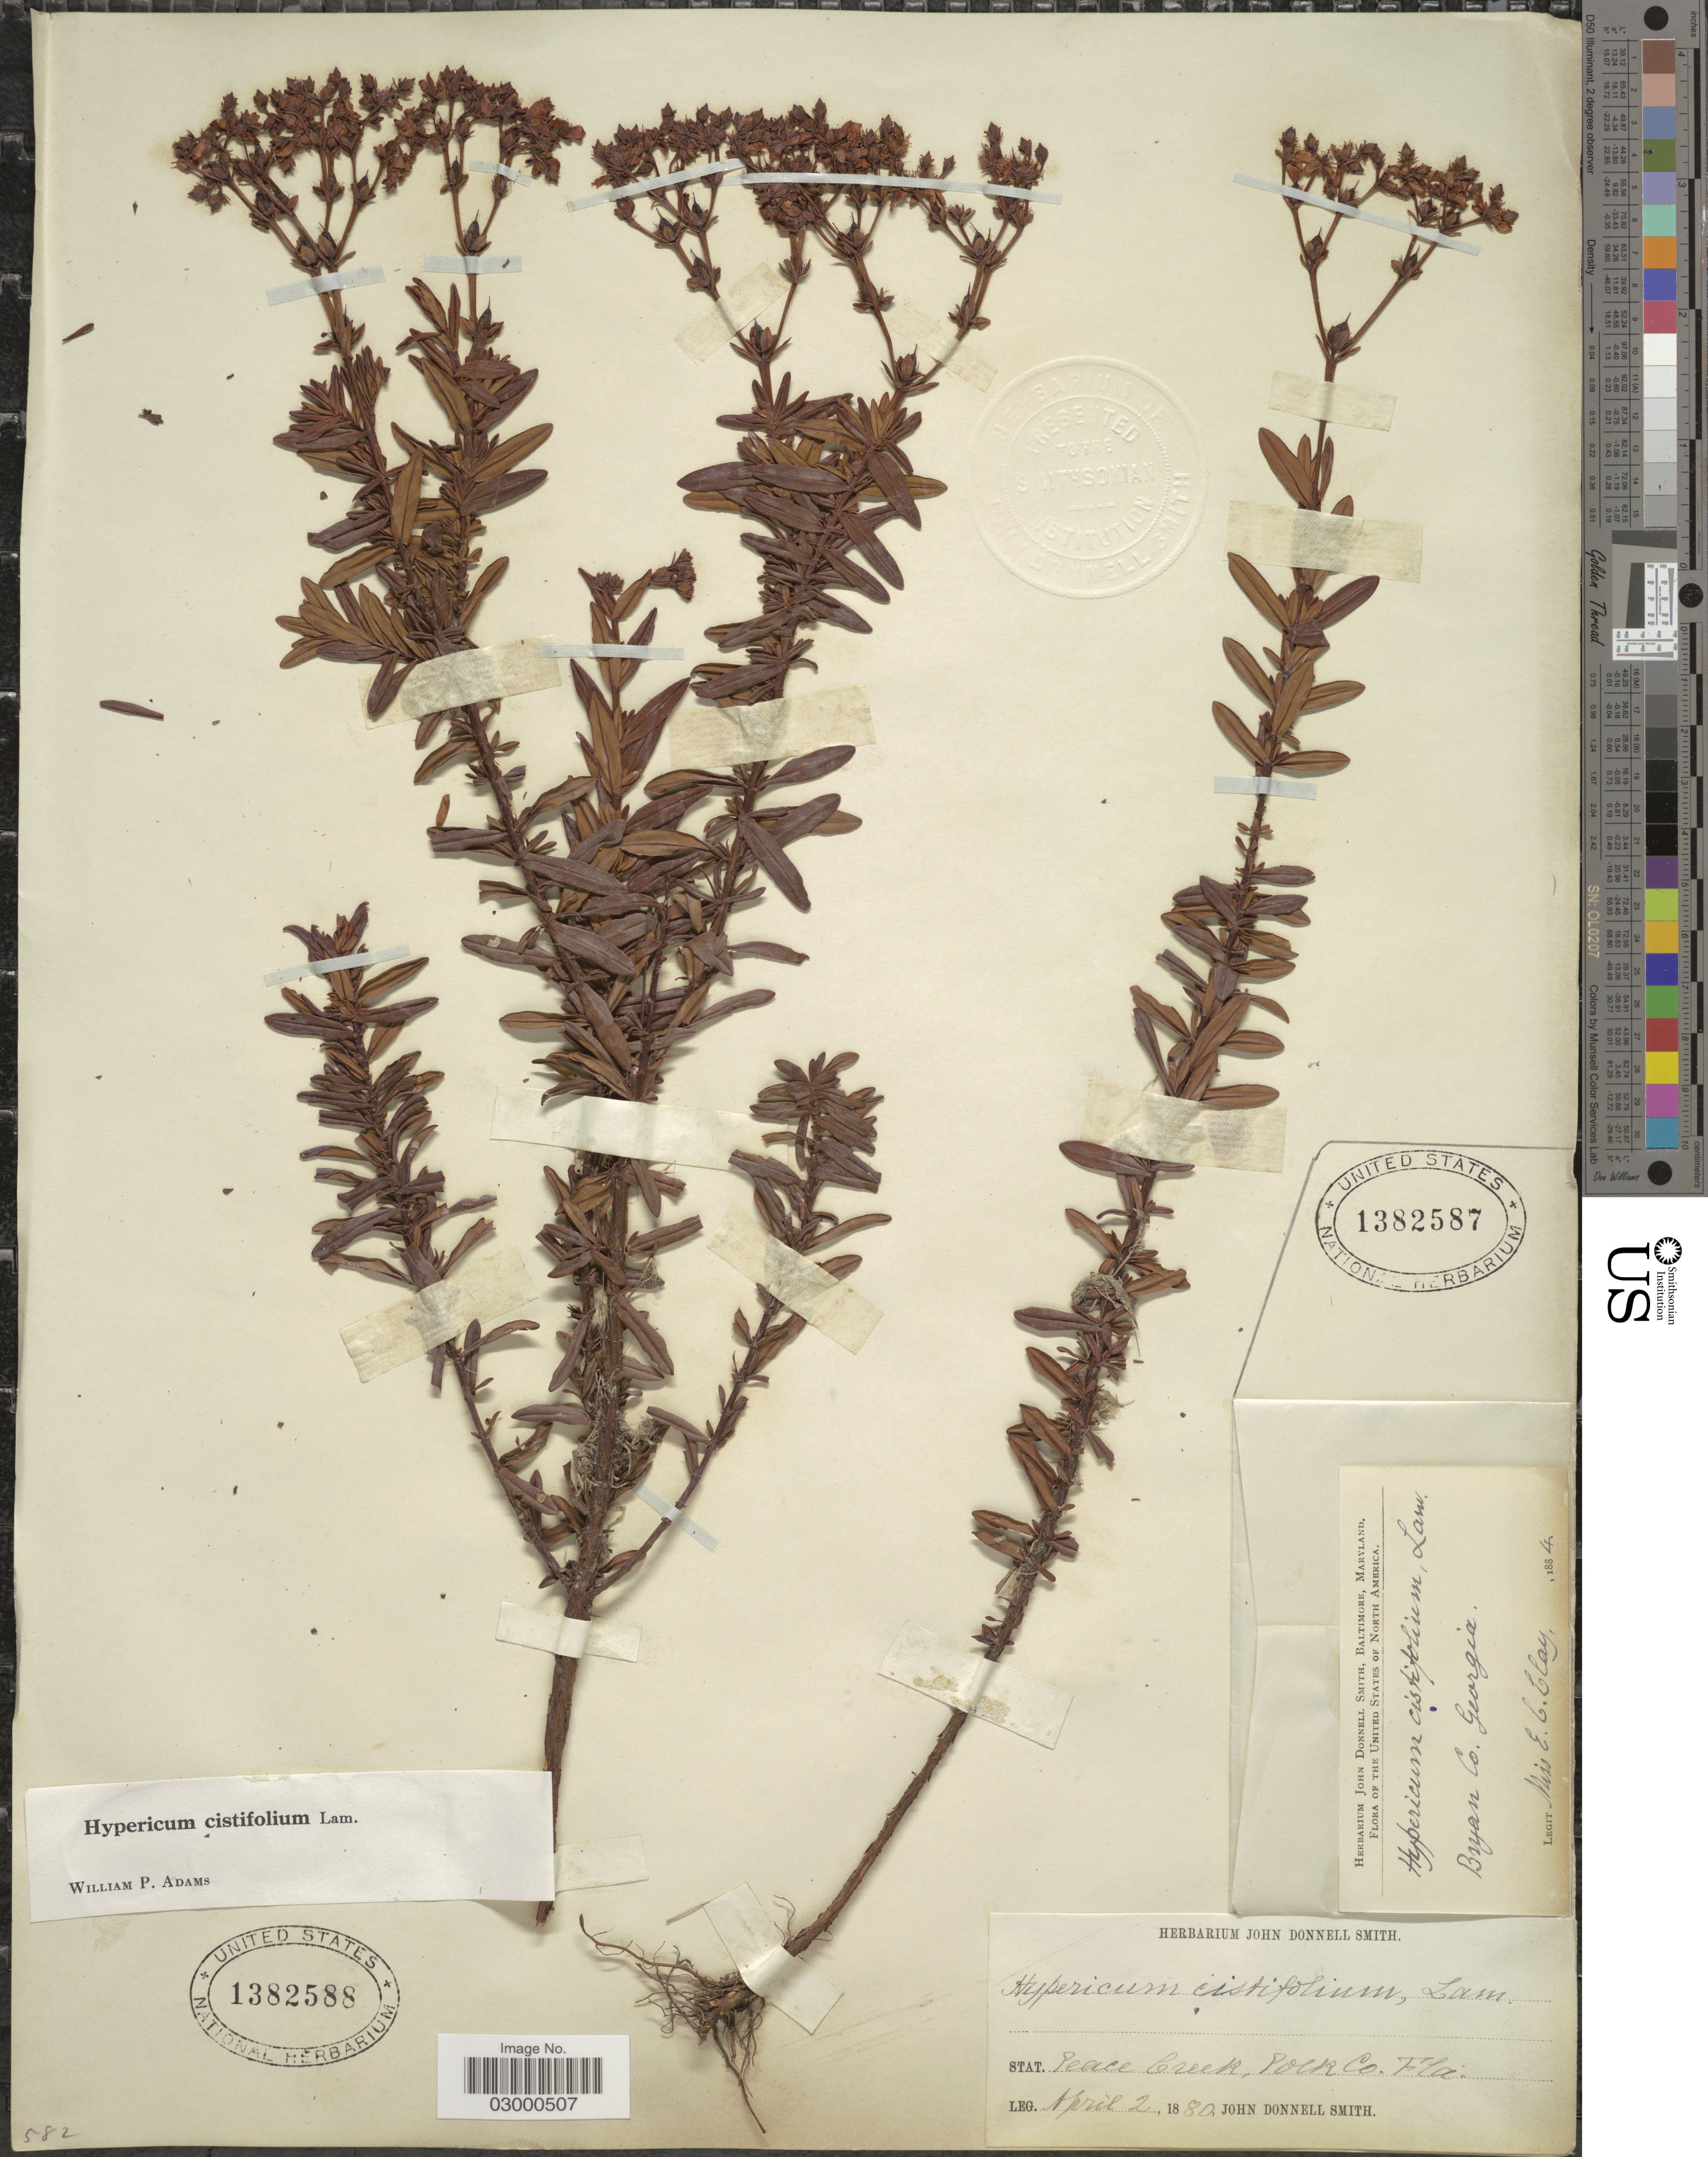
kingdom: Plantae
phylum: Tracheophyta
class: Magnoliopsida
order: Malpighiales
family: Hypericaceae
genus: Hypericum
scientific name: Hypericum cistifolium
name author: Lam.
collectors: J. Donnell Smith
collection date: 1880-04-02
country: United States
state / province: Florida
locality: Peace Creek, Polk Co.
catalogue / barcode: US 1382588